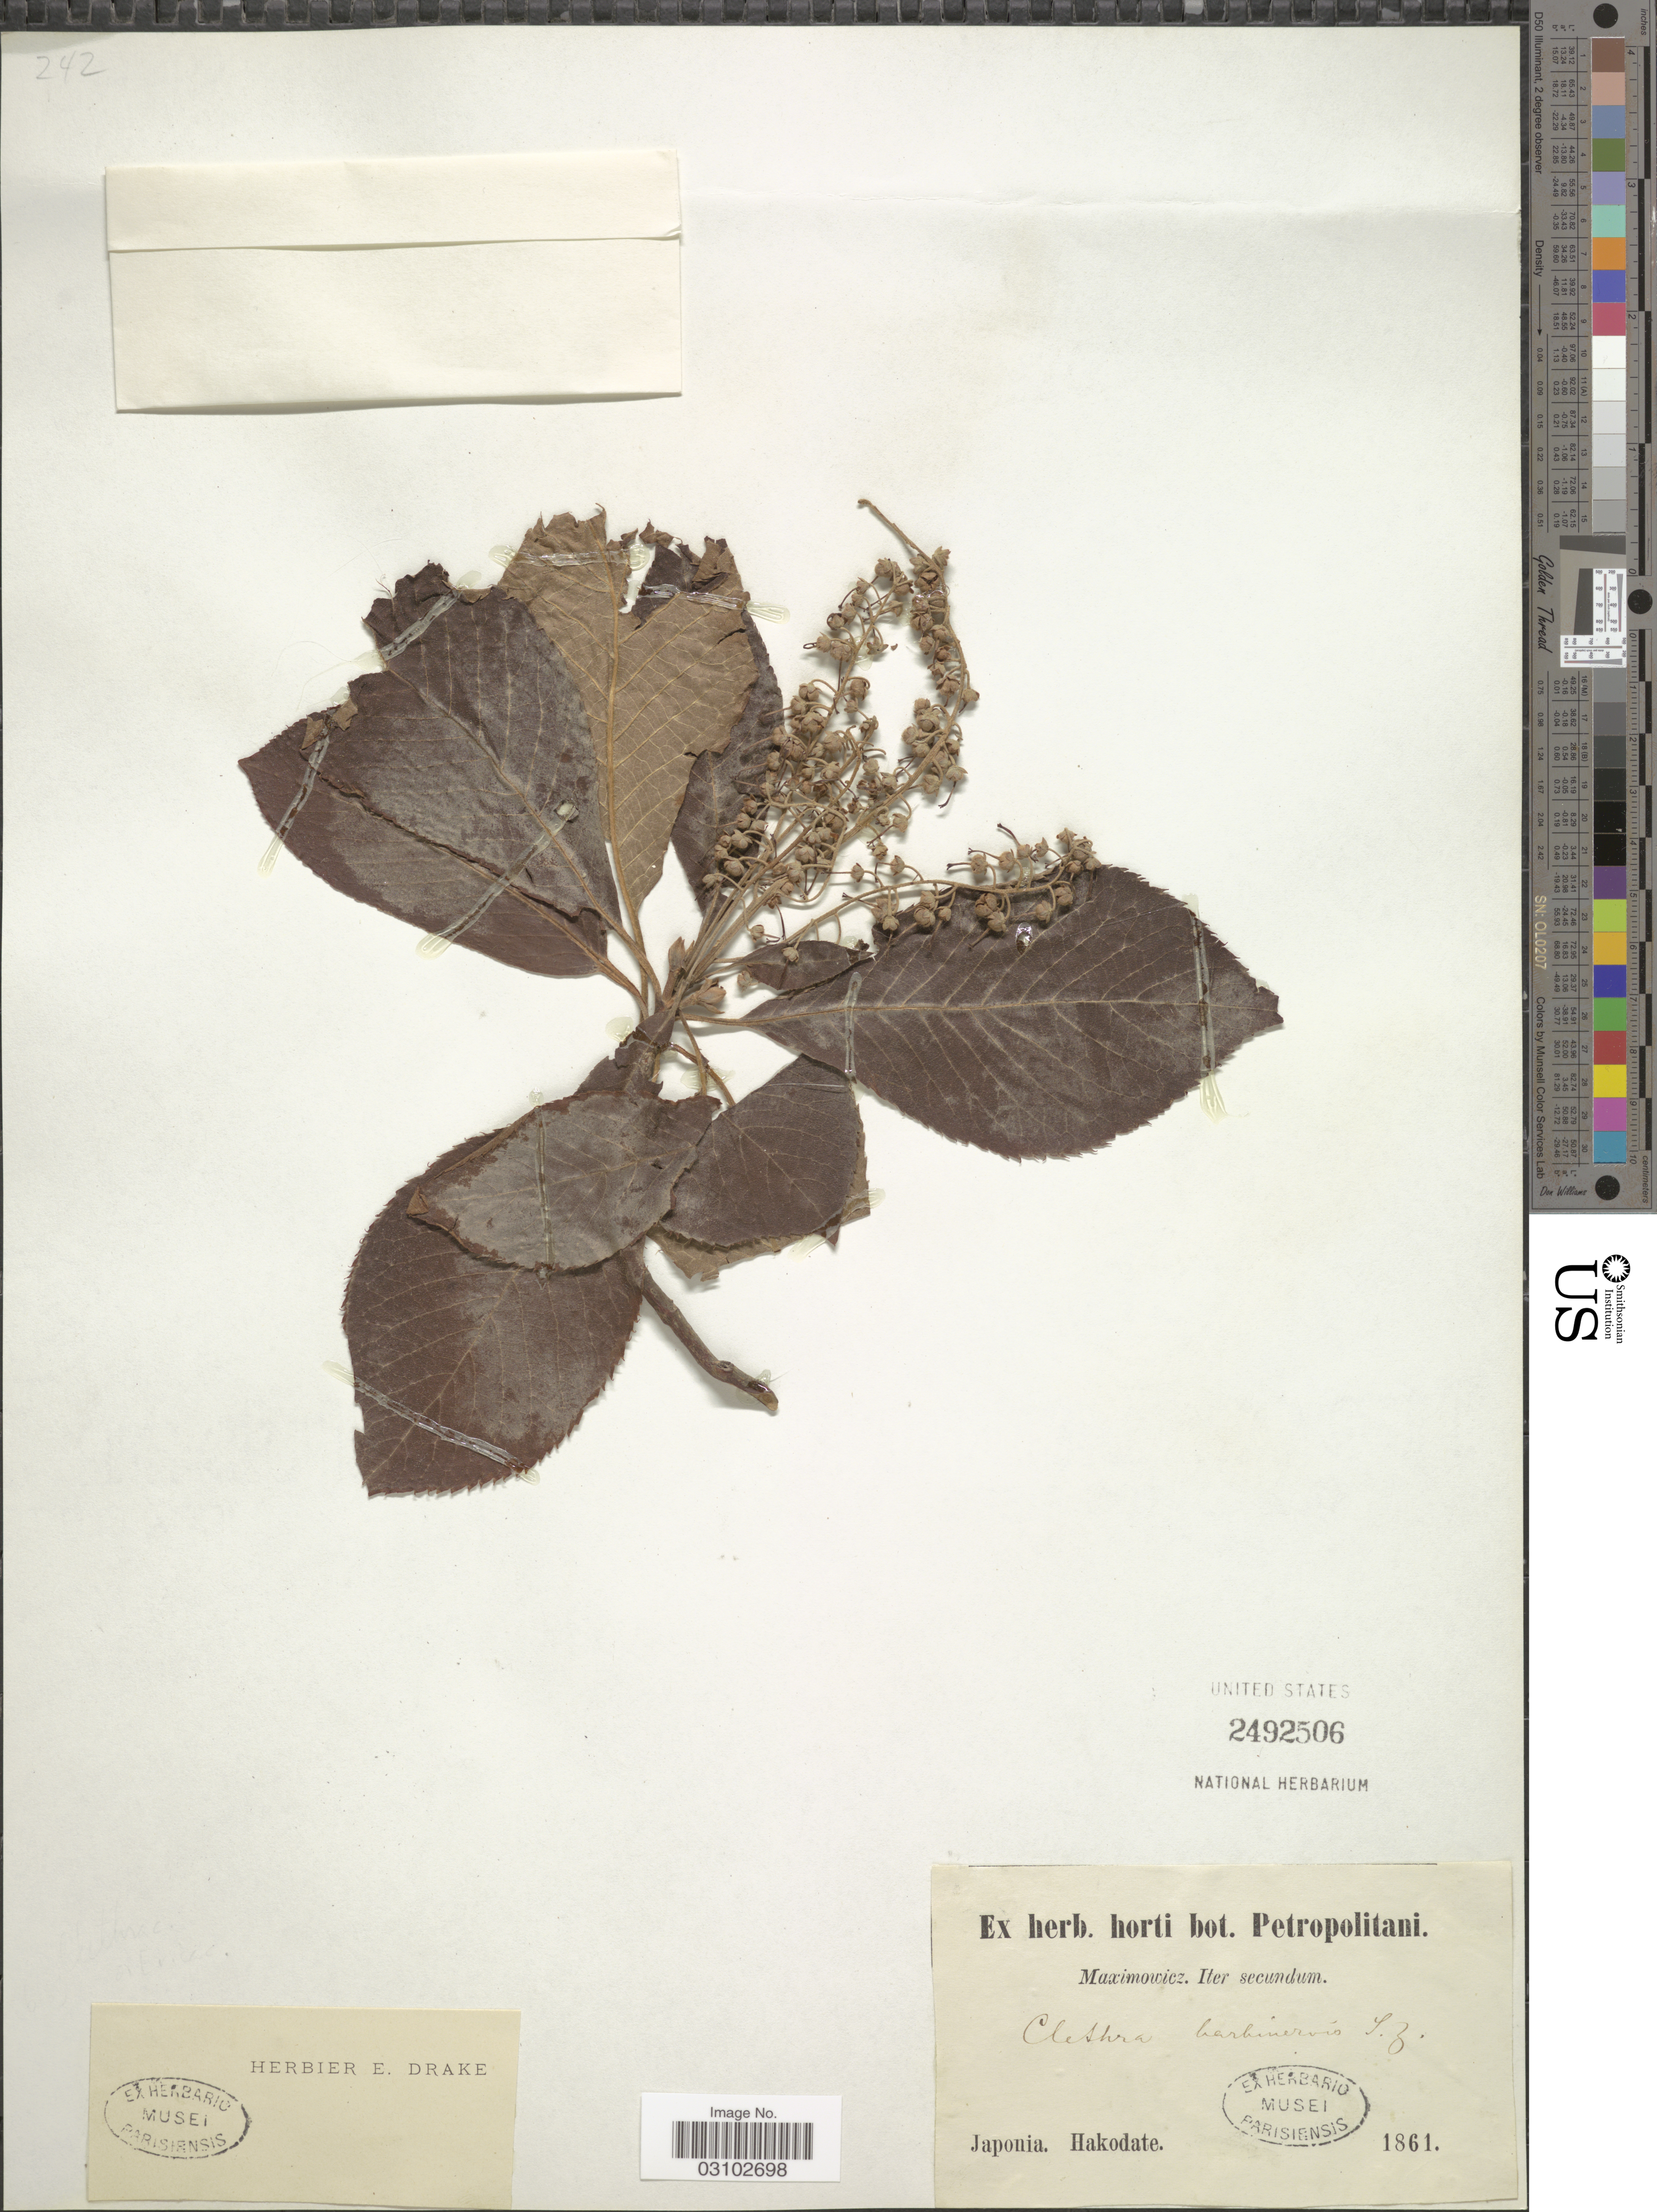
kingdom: Plantae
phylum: Tracheophyta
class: Magnoliopsida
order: Ericales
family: Clethraceae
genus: Clethra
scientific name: Clethra barbinervis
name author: Siebold & Zucc.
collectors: -. Maximowicz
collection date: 1861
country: Japan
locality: Japonia. Hakodate.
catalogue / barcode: US 2492506